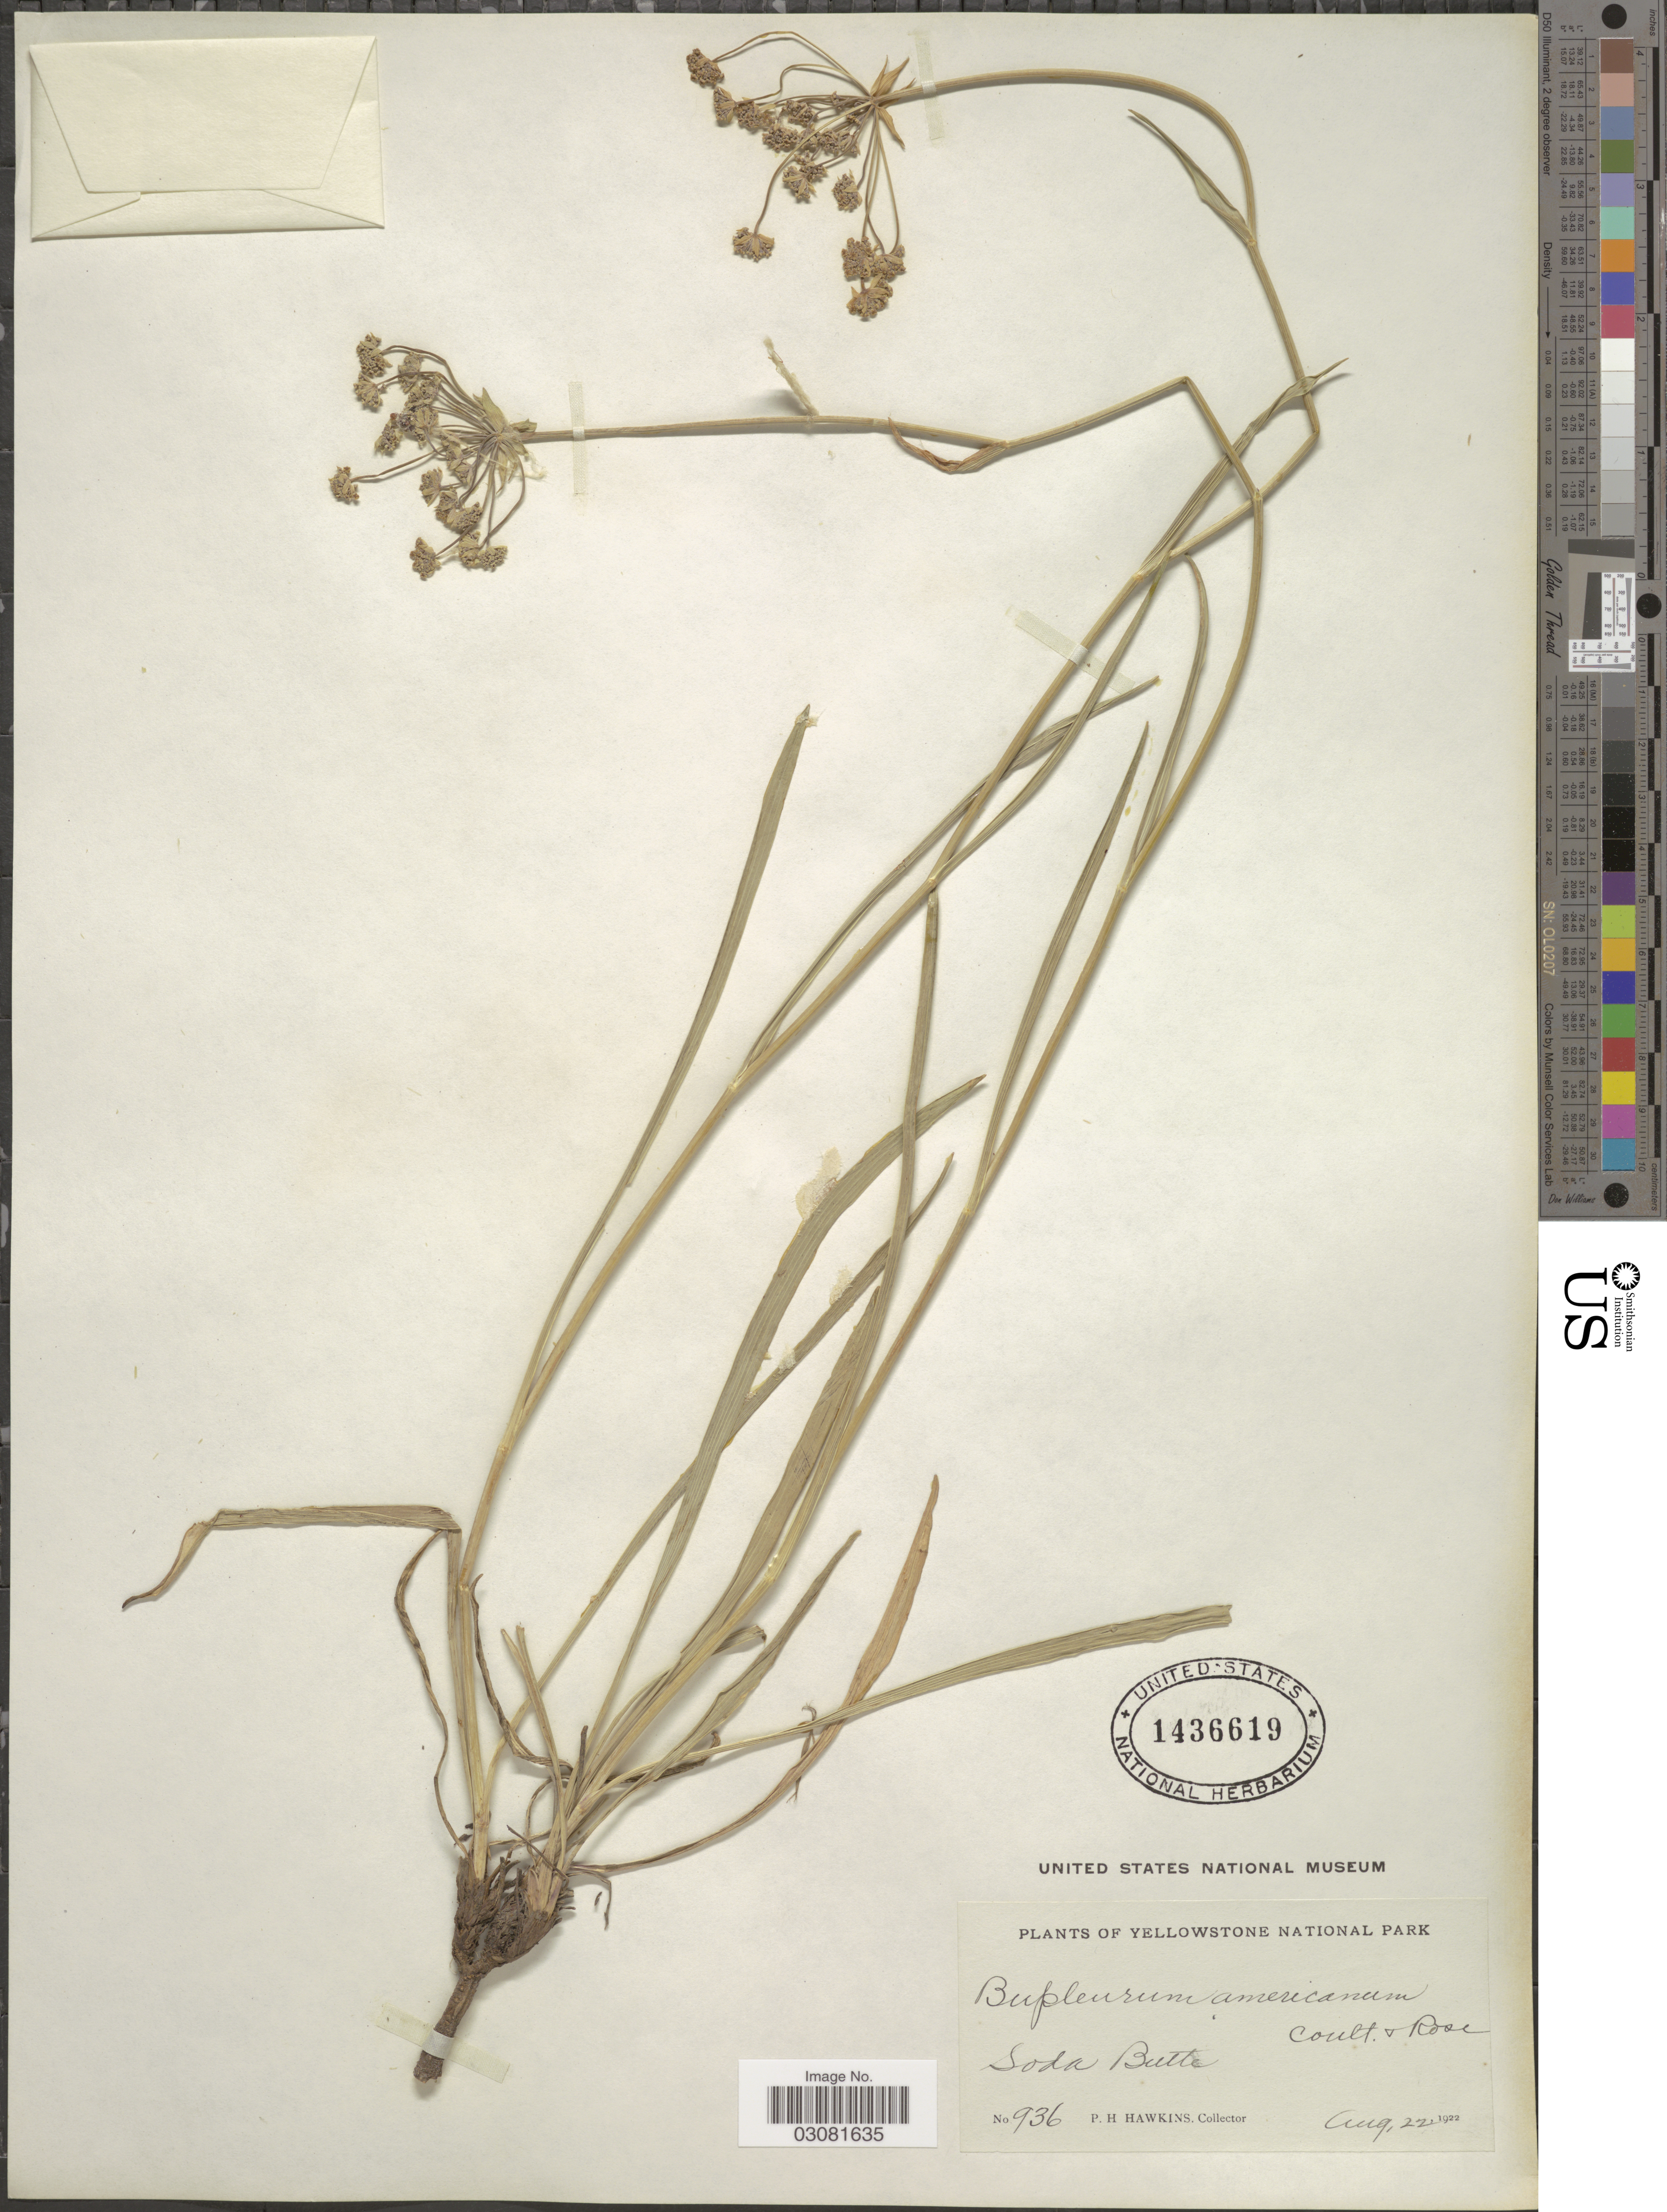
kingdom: Plantae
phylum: Tracheophyta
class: Magnoliopsida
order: Apiales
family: Apiaceae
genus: Bupleurum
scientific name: Bupleurum americanum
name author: J.M. Coult. & Rose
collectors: P. Hawkins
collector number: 936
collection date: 1922-08-22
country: United States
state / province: Wyoming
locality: Yellowstone National Park, Soda Butte.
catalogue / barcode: US 1436619